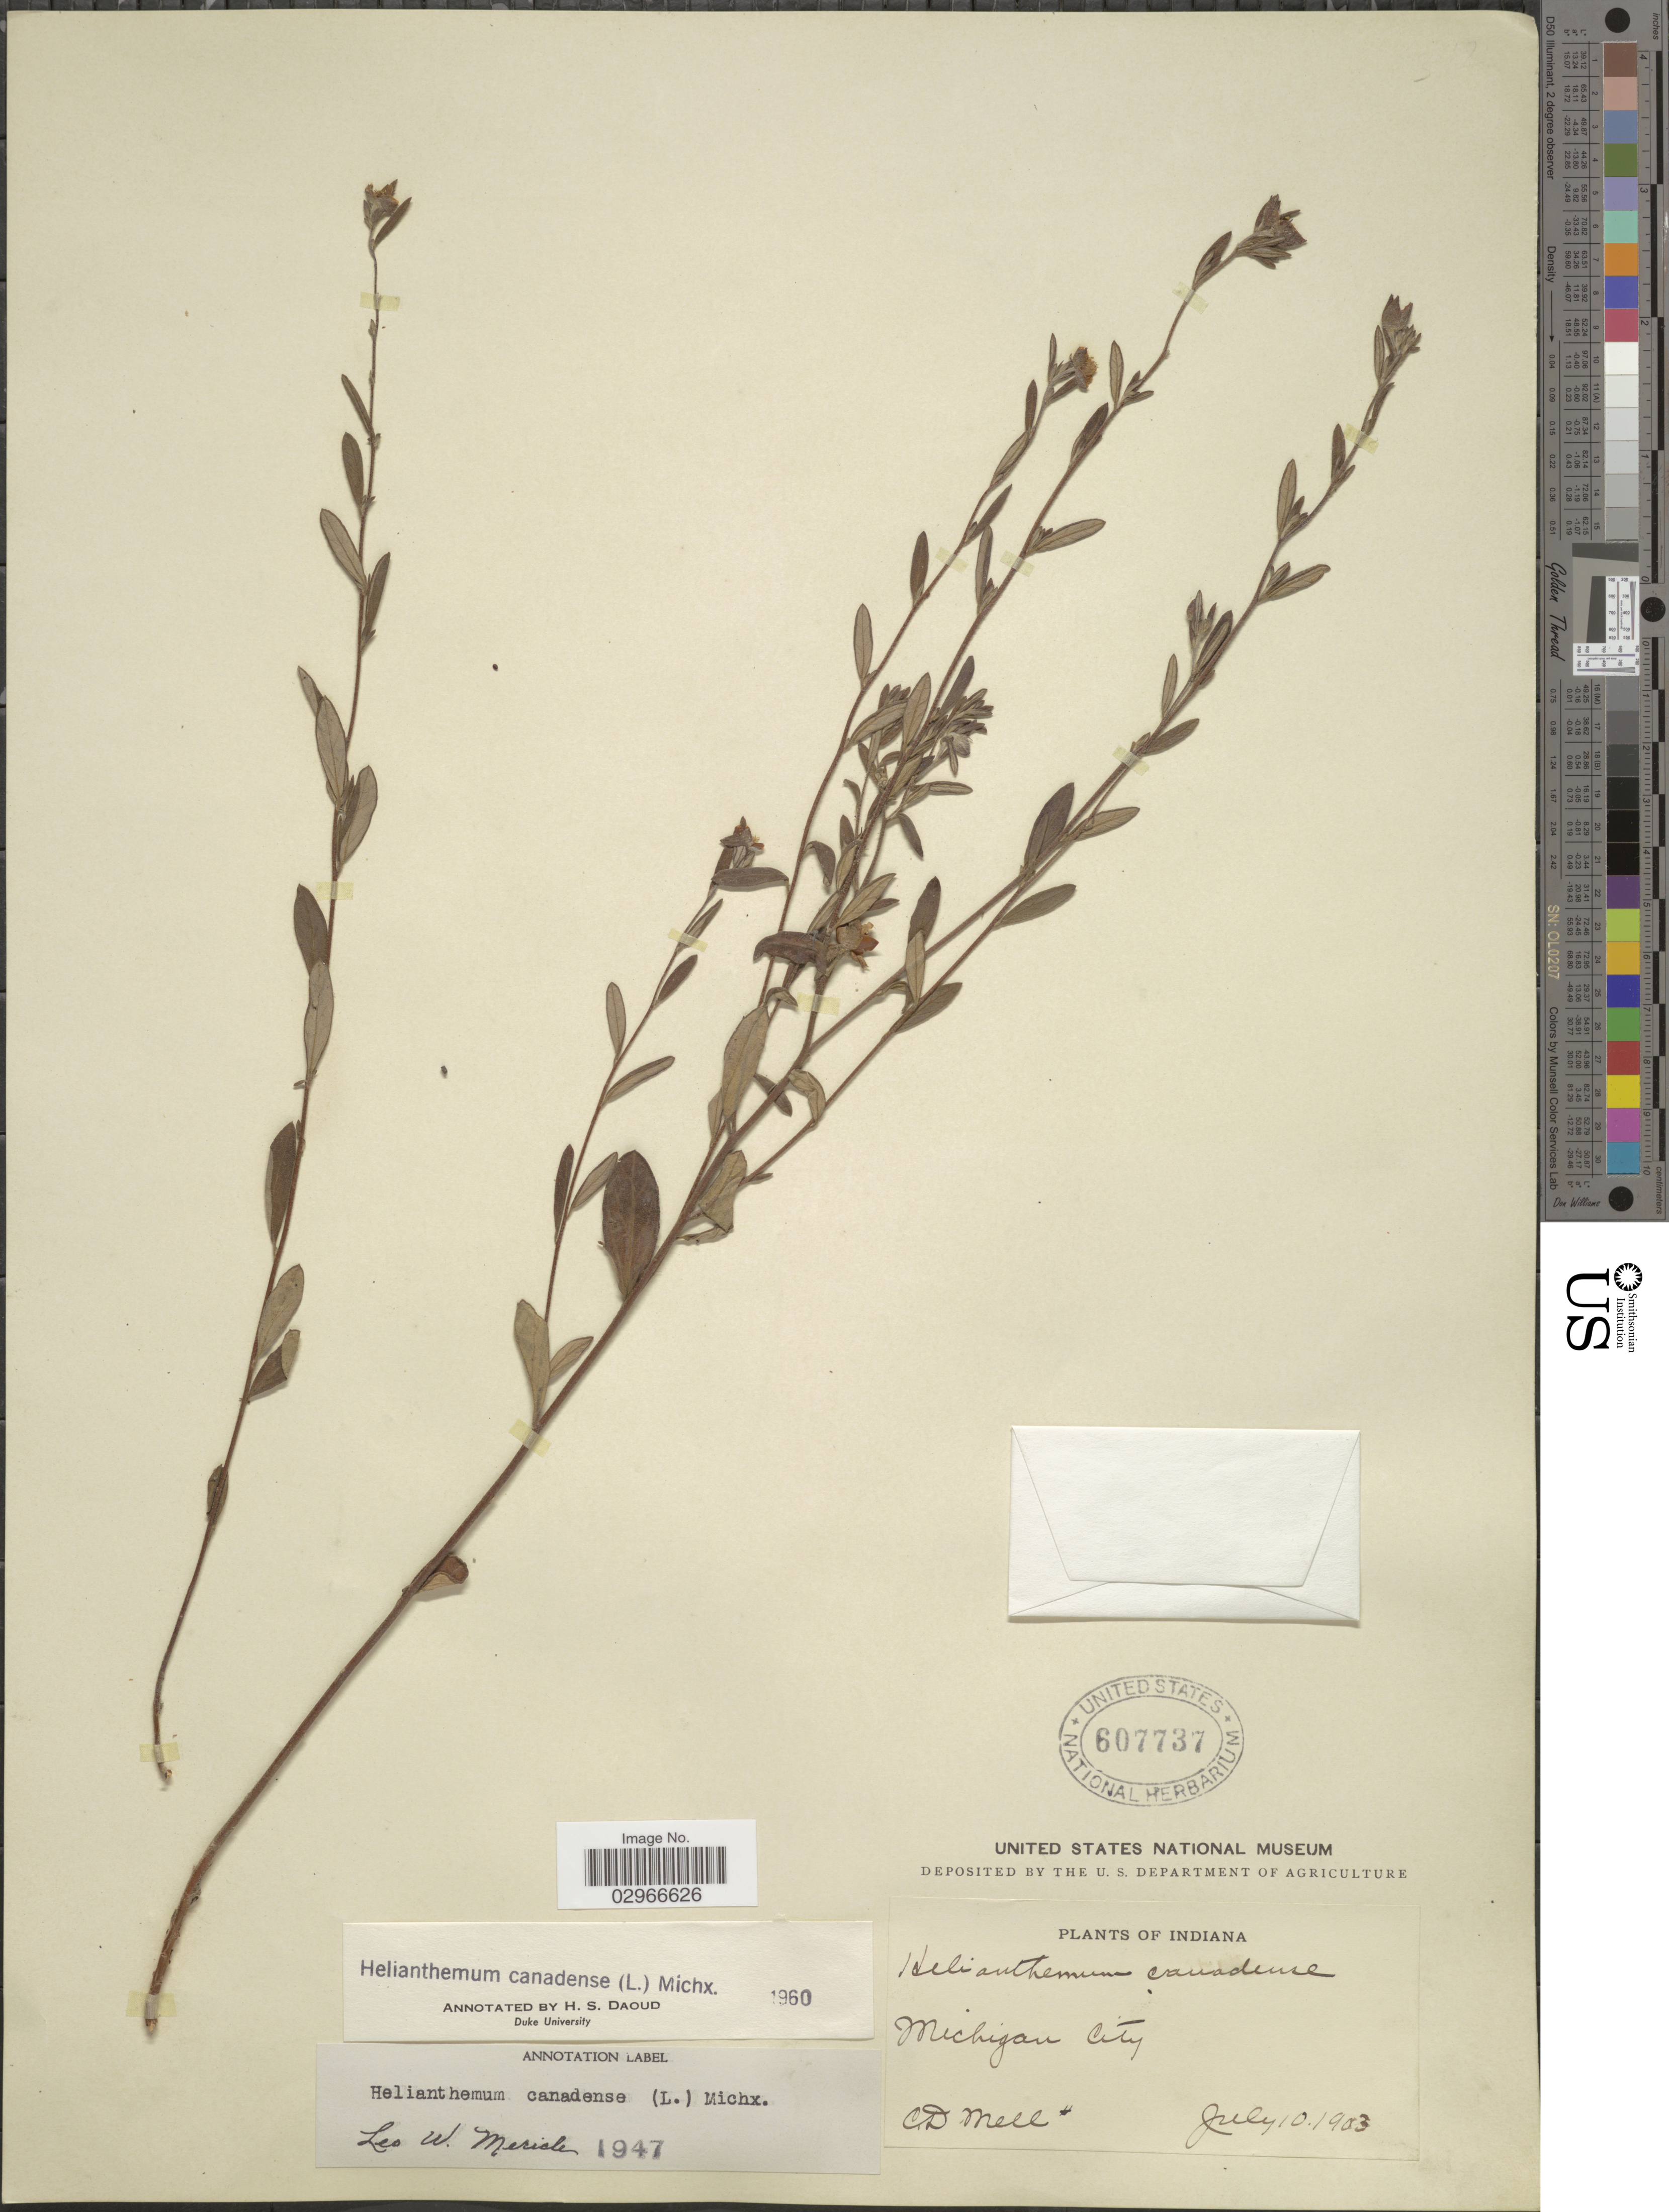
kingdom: Plantae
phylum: Tracheophyta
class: Magnoliopsida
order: Malvales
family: Cistaceae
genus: Helianthemum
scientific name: Helianthemum canadense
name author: (L.) Michx.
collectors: C. D. Mell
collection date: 1903-07-10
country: United States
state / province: Indiana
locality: Michigan City.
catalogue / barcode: US 607737